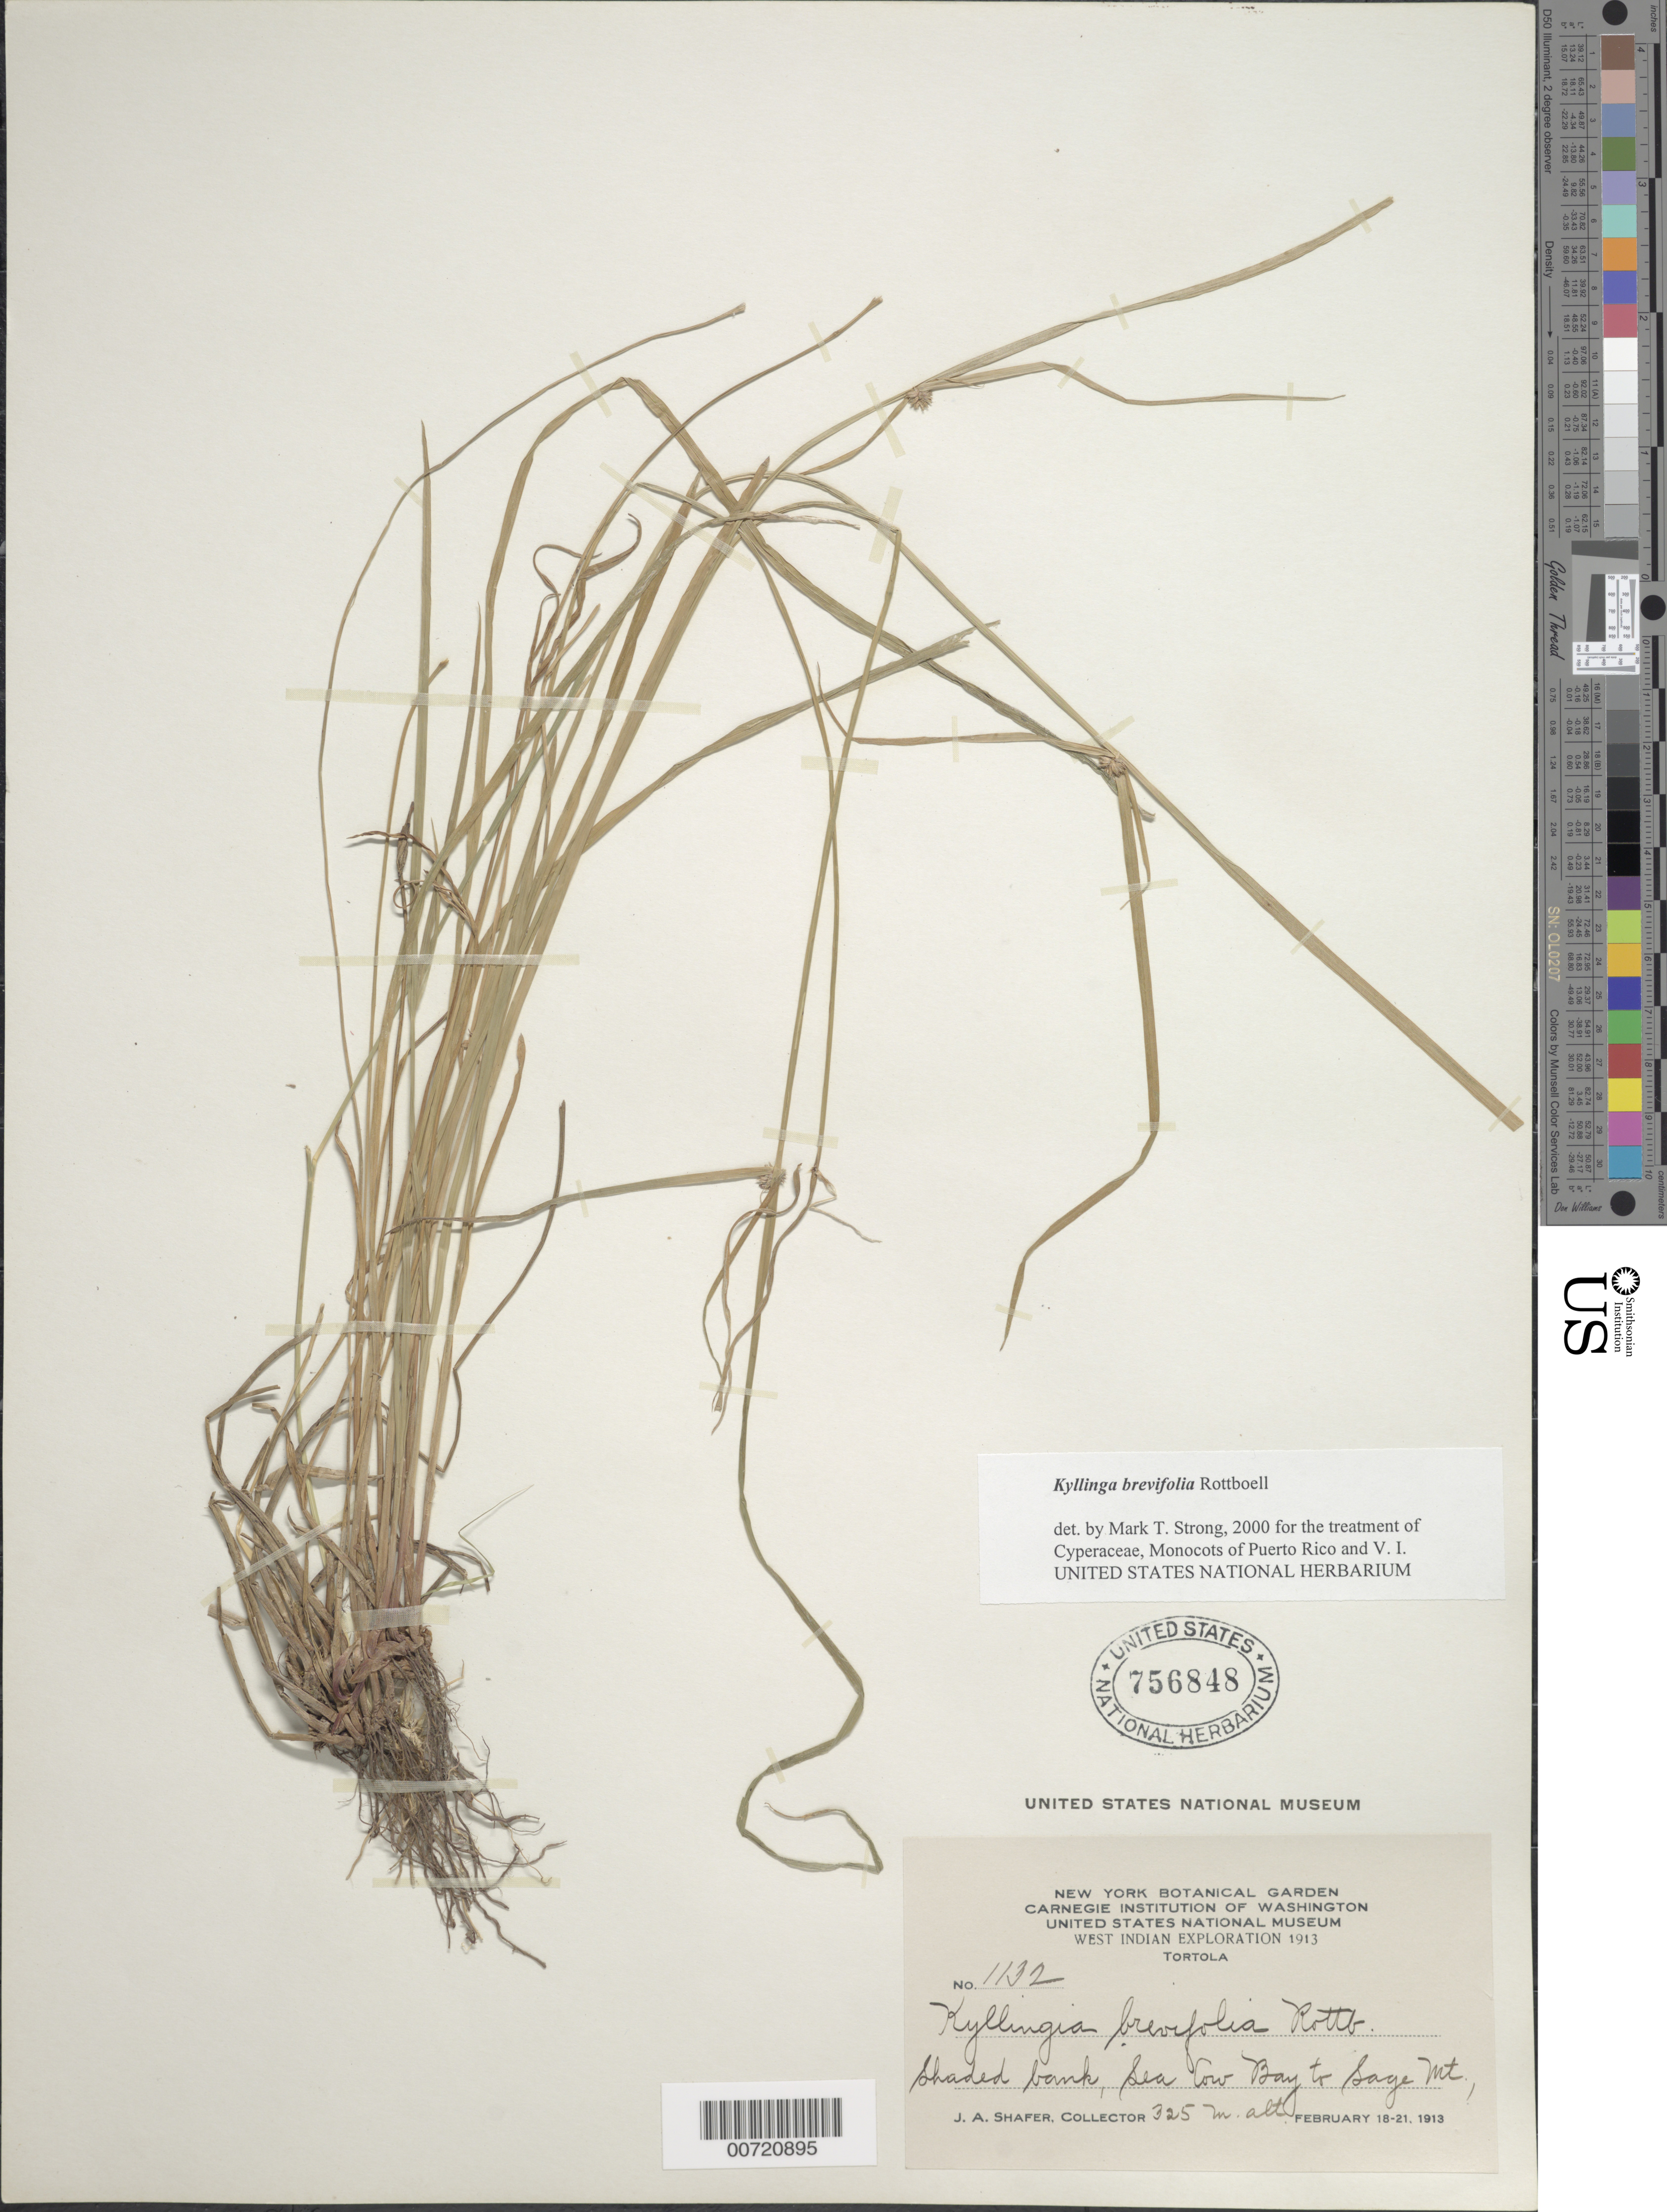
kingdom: Plantae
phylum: Tracheophyta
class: Liliopsida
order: Poales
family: Cyperaceae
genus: Cyperus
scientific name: Cyperus brevifolius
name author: (Rottb.) Hassk.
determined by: Strong, M. T., (US), Smithsonian Institution - National Museum of Natural History (UNITED STATES)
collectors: J. A. Shafer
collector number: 1132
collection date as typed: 18 Feb 1913 to 21 Feb 1913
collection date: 1913-02-18/1913-02-21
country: British Virgin Islands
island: Tortola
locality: Tortola: Sea Cow Bay to Sage Mt.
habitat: Shaded bank.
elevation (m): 325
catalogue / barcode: US 756848